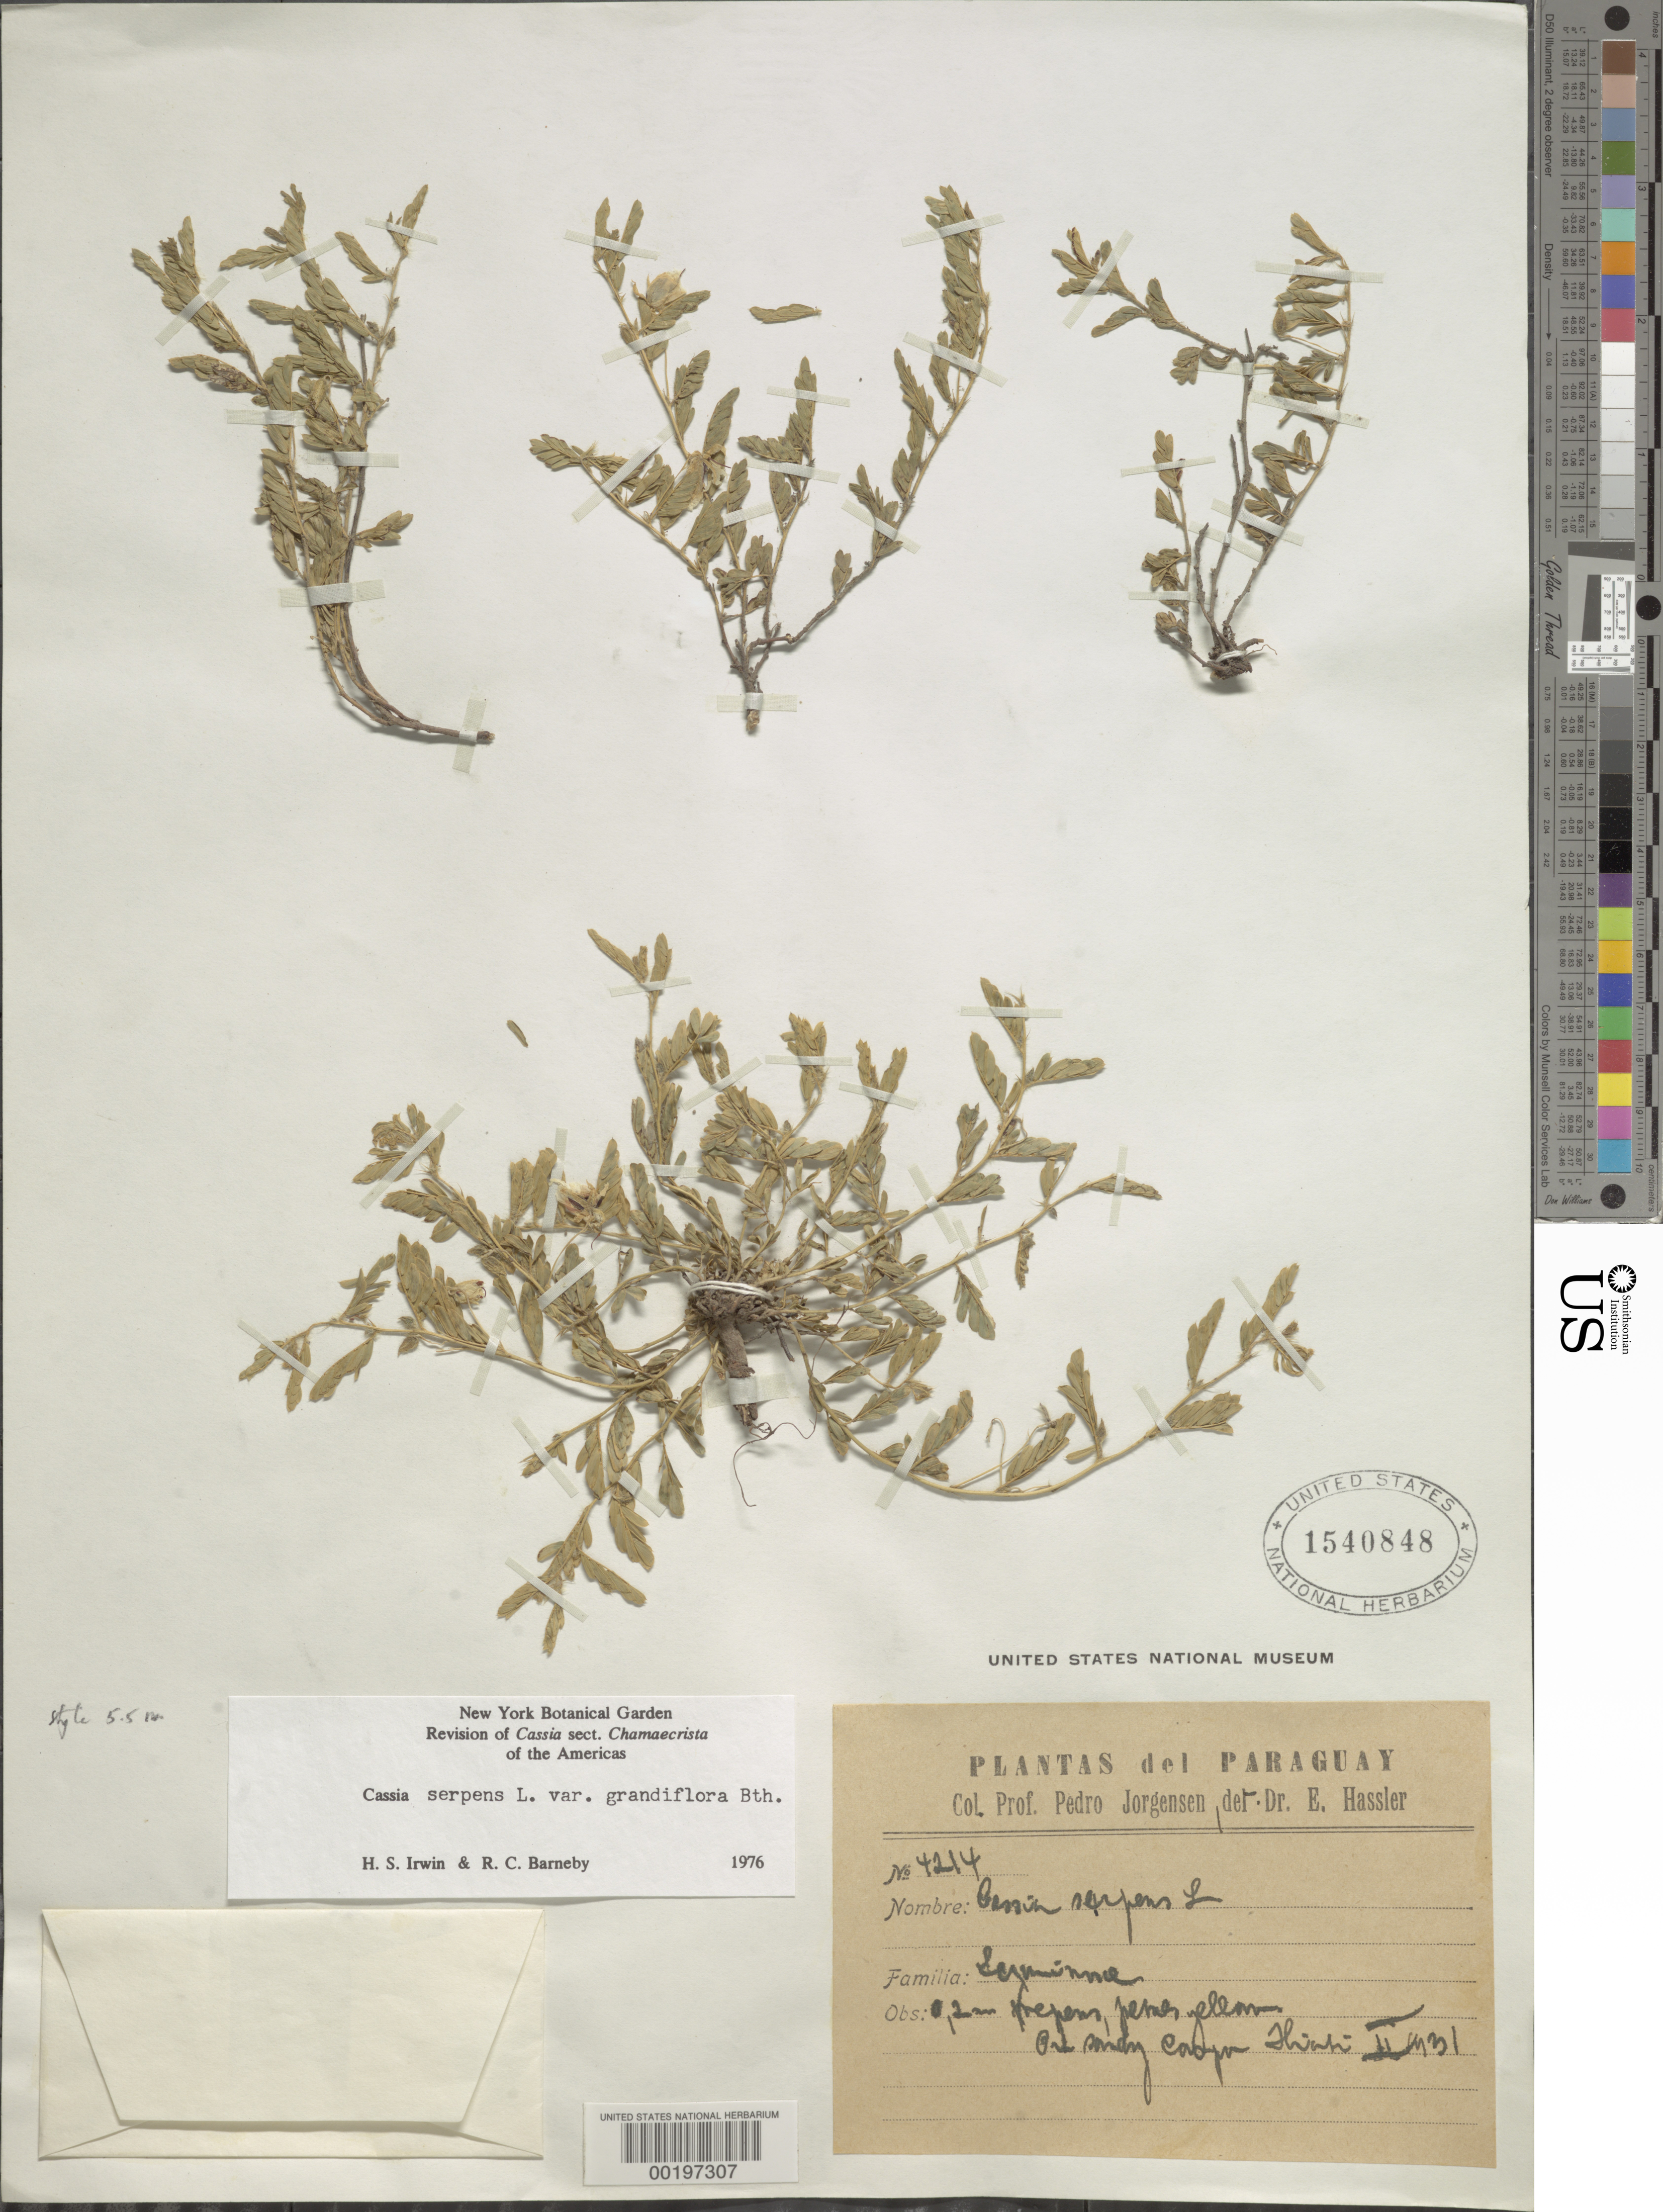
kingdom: Plantae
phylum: Tracheophyta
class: Magnoliopsida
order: Fabales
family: Fabaceae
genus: Chamaecrista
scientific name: Chamaecrista serpens var. grandiflora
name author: (Benth.) H.S. Irwin & Barneby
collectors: P. Jorgensen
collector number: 4214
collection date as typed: Feb 1931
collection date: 1931-02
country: Paraguay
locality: Thiati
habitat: Campo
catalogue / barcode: US 1540848